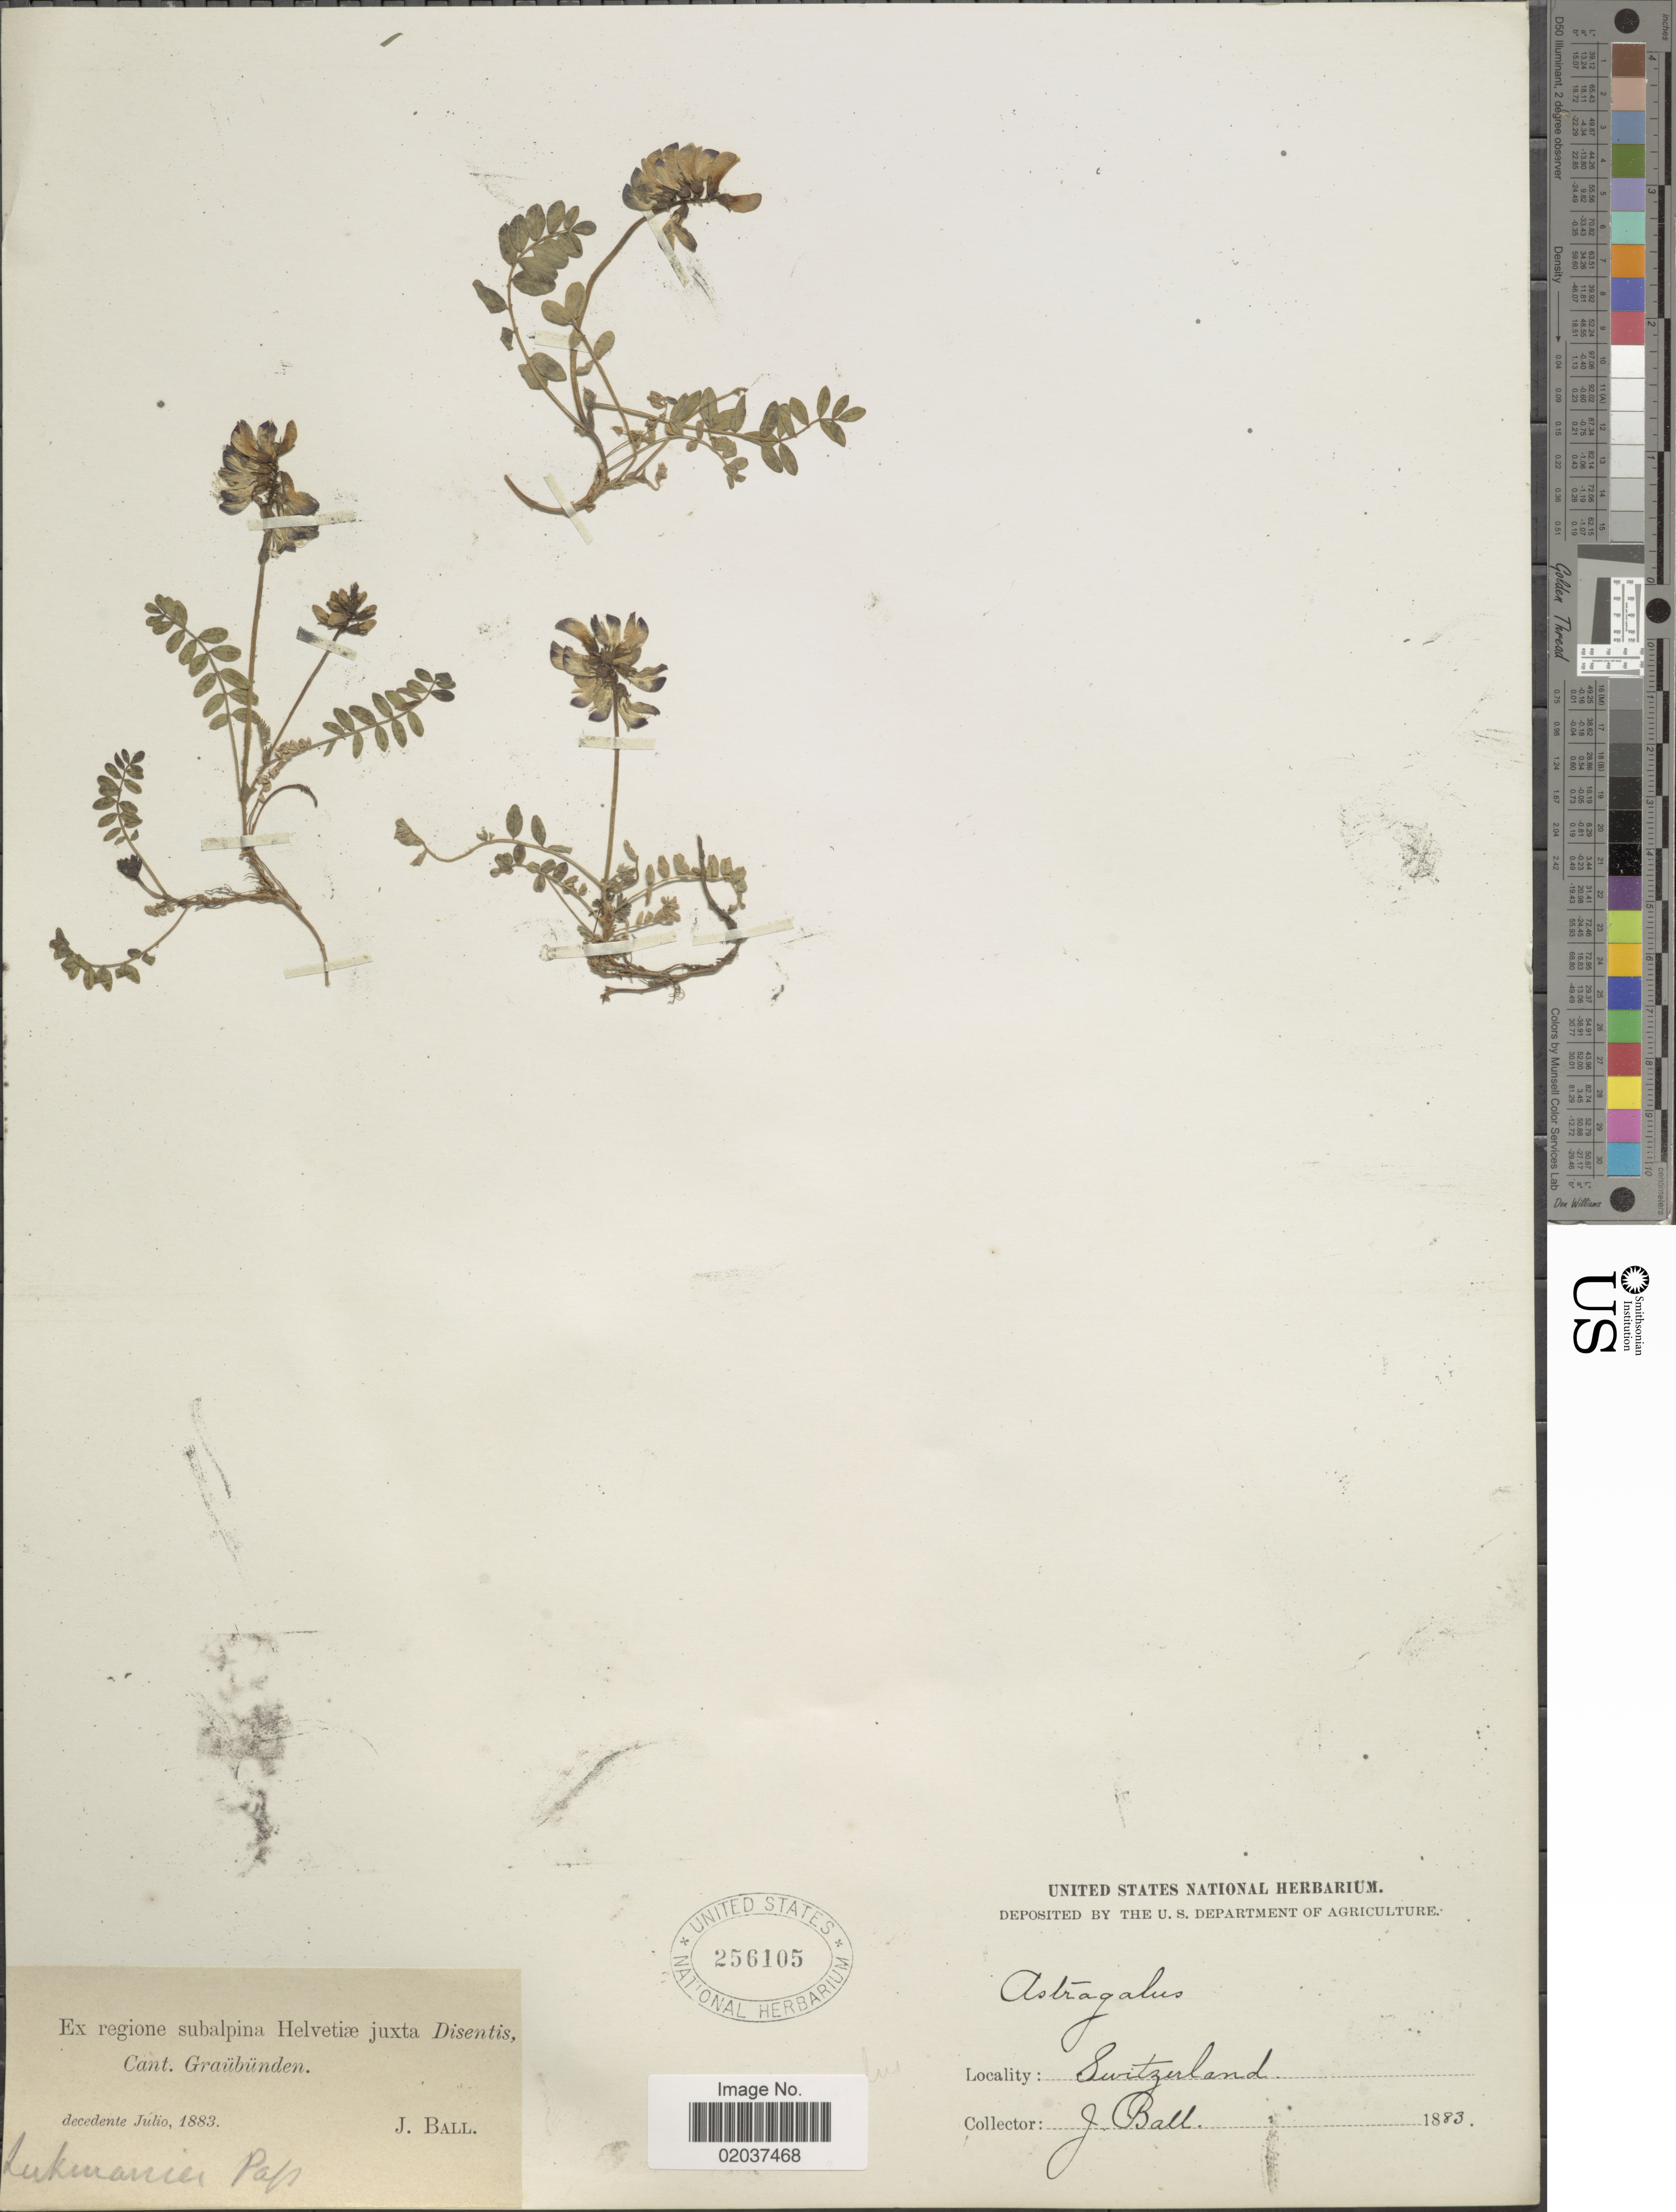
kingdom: Plantae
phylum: Tracheophyta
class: Magnoliopsida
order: Fabales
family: Fabaceae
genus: Astragalus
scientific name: Astragalus sp.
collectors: J. Ball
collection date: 1883-07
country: Switzerland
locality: Ex regione subalpina Helvetiae juxta Disentis Cant. Graubunden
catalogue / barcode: US 256105